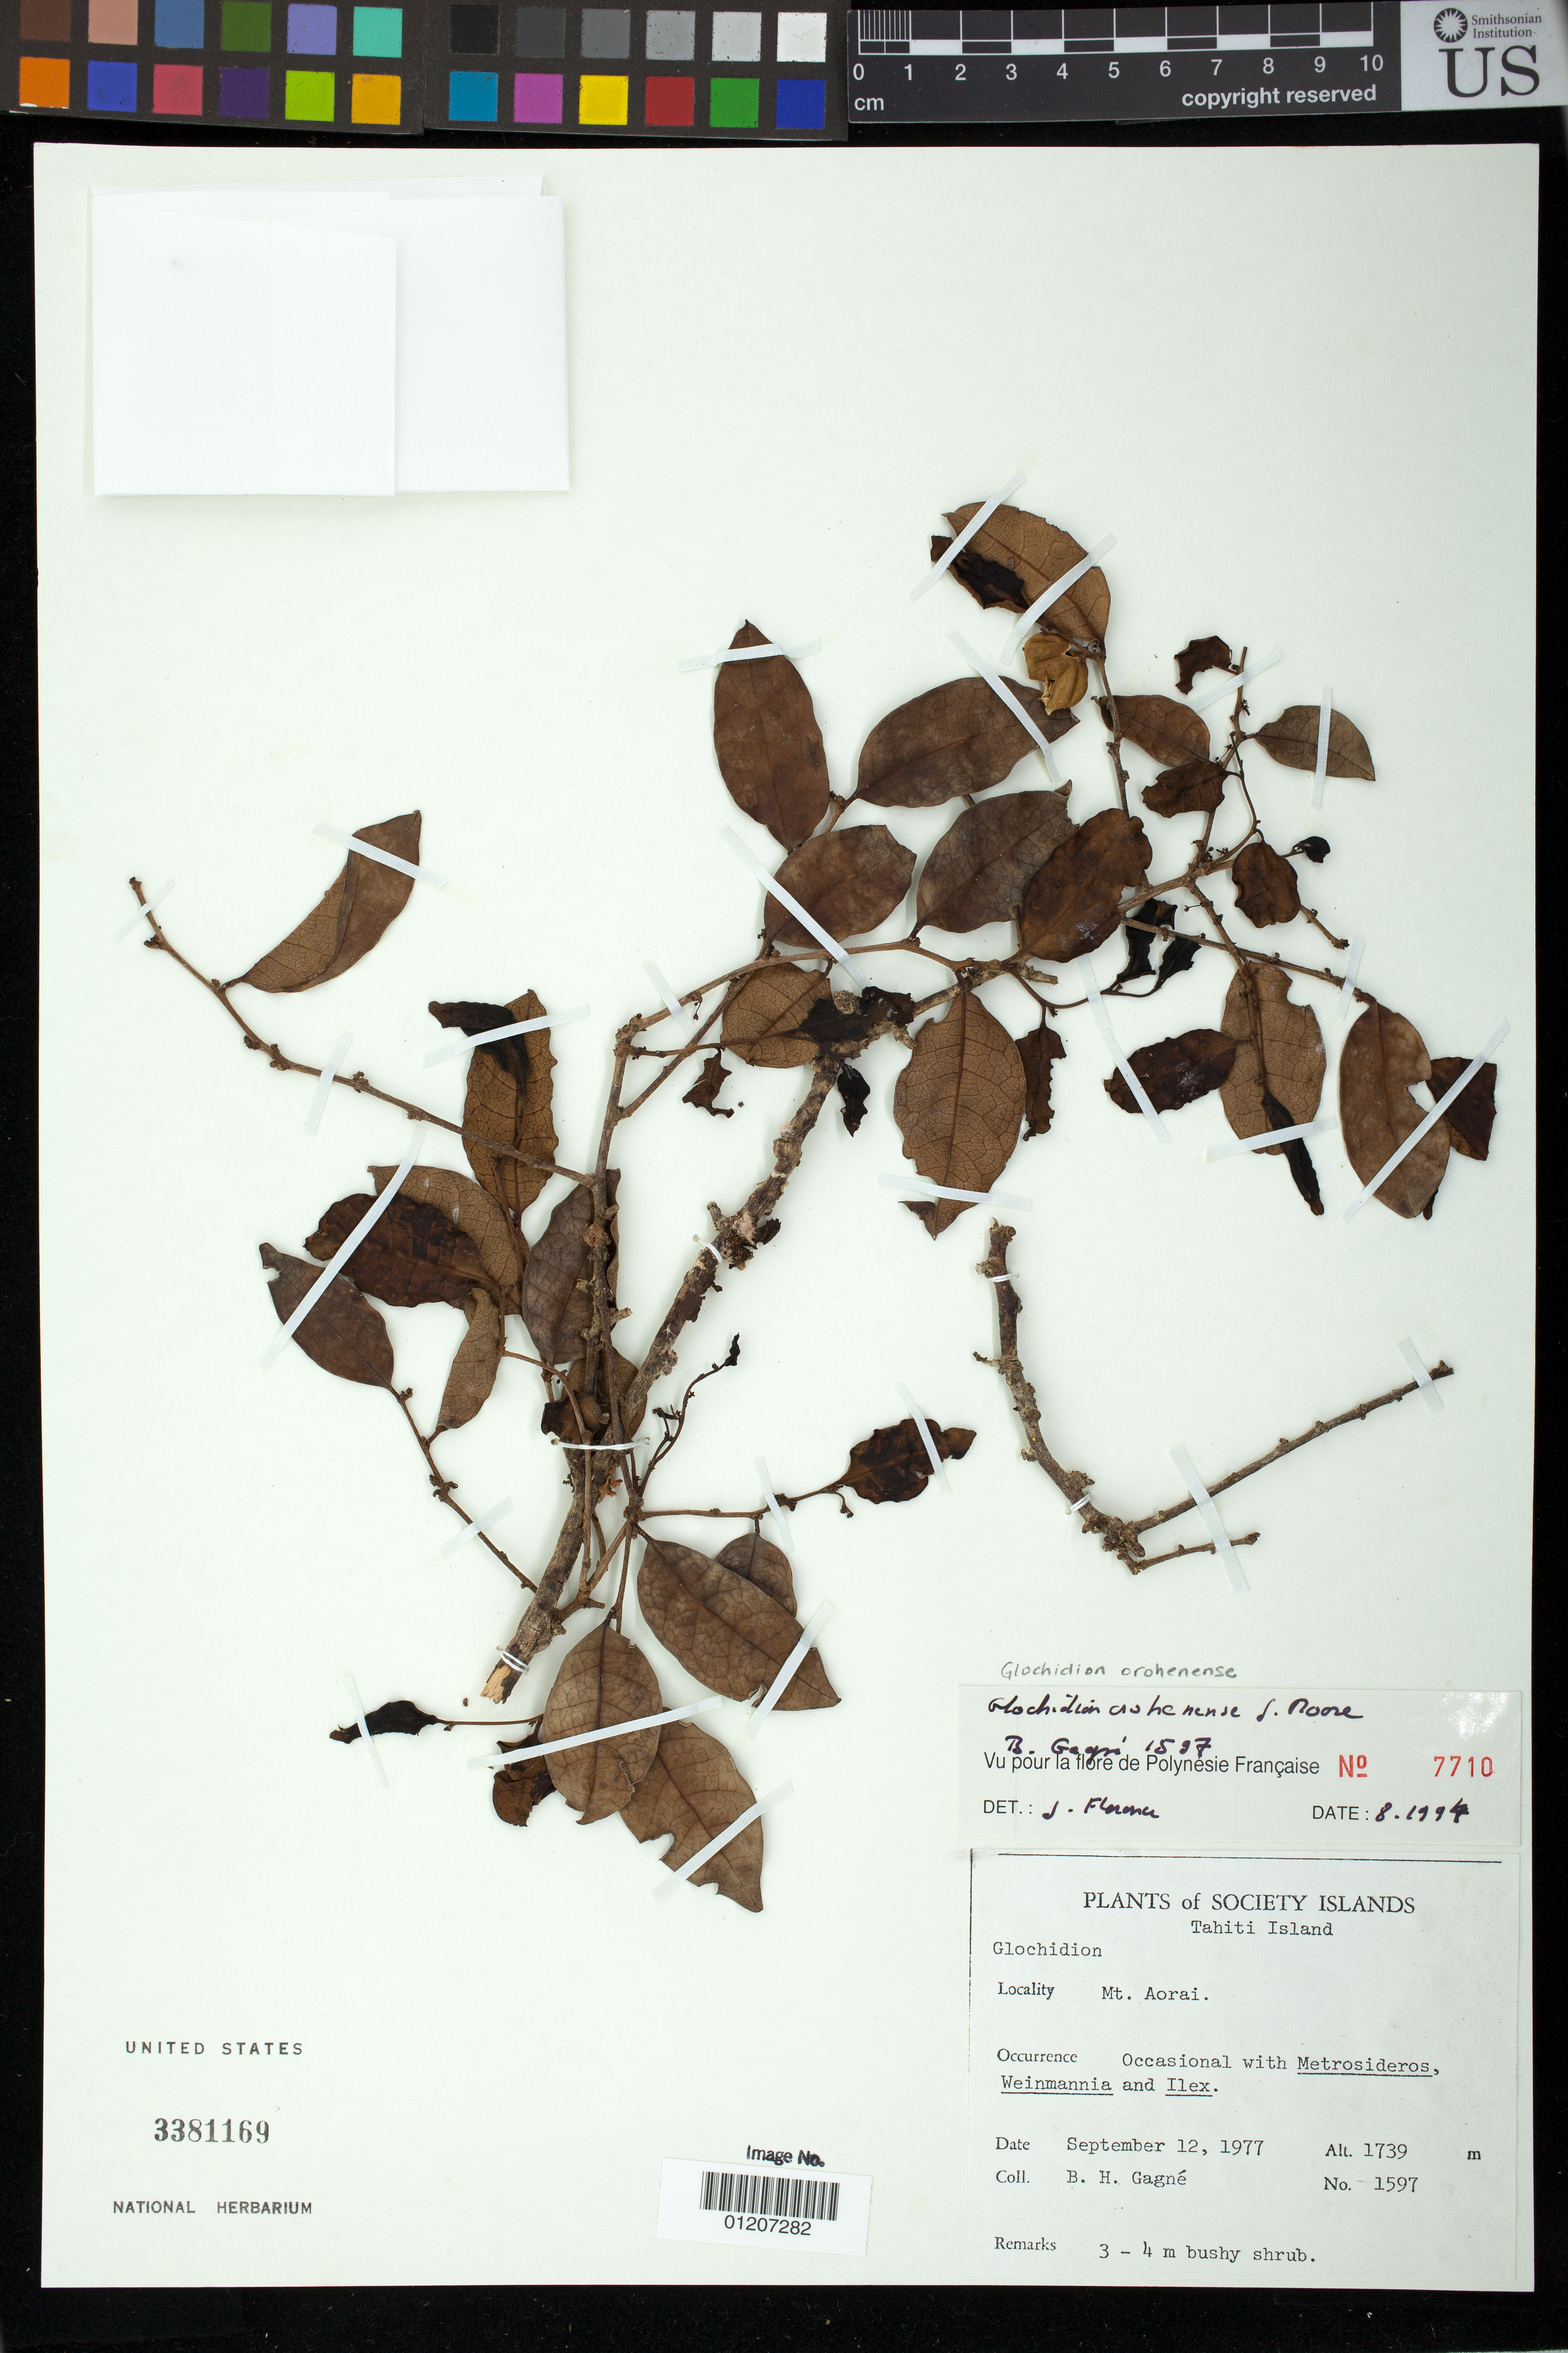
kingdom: Plantae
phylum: Tracheophyta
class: Magnoliopsida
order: Malpighiales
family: Phyllanthaceae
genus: Phyllanthus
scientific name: Phyllanthus orohenensis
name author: (J.W. Moore) W.L. Wagner & Lorence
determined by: Wagner, W. L., (BOT), Smithsonian Institution - National Museum of Natural History (UNITED STATES)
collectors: B. H. Gagné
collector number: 1597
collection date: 1977-09-12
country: French Polynesia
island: Tahiti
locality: Mt. aorai.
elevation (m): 1739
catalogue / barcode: US 3381169